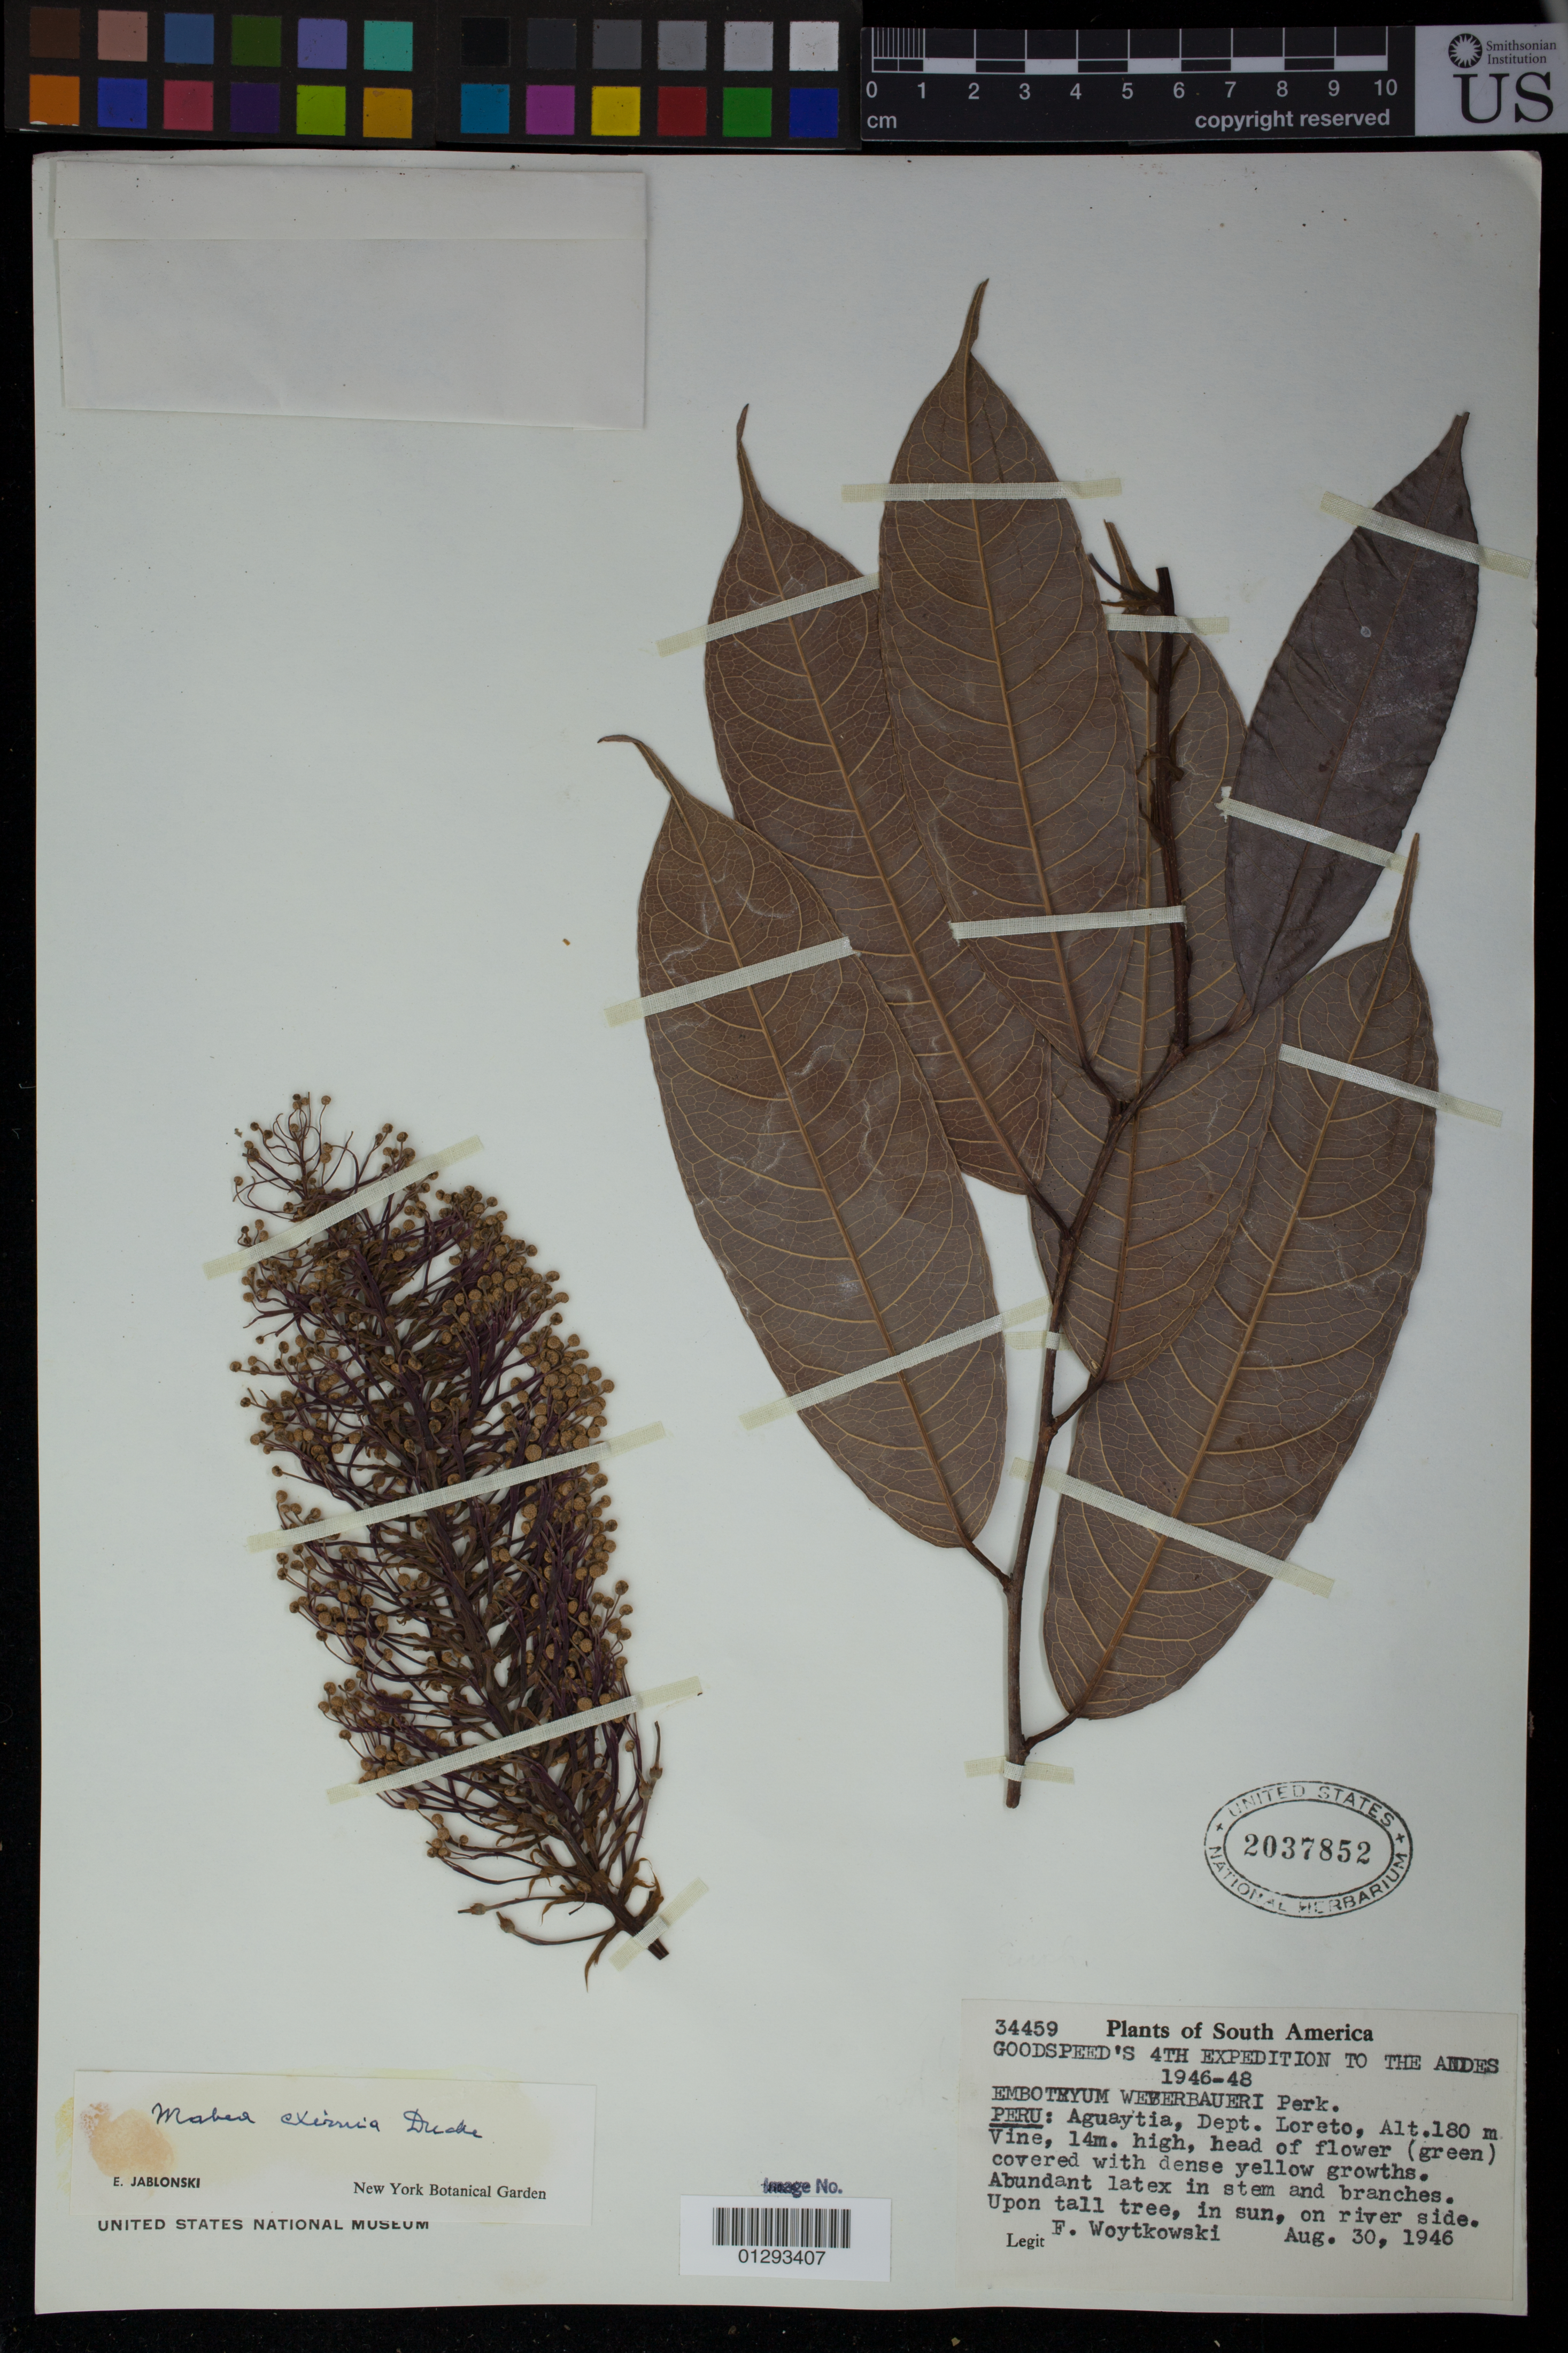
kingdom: Plantae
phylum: Tracheophyta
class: Magnoliopsida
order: Malpighiales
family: Euphorbiaceae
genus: Mabea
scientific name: Mabea pulcherrima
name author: Müll. Arg.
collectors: F. Woytkowski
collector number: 34459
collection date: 1946-08-30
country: Peru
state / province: Loreto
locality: Aguaytia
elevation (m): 180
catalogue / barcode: US 2037852